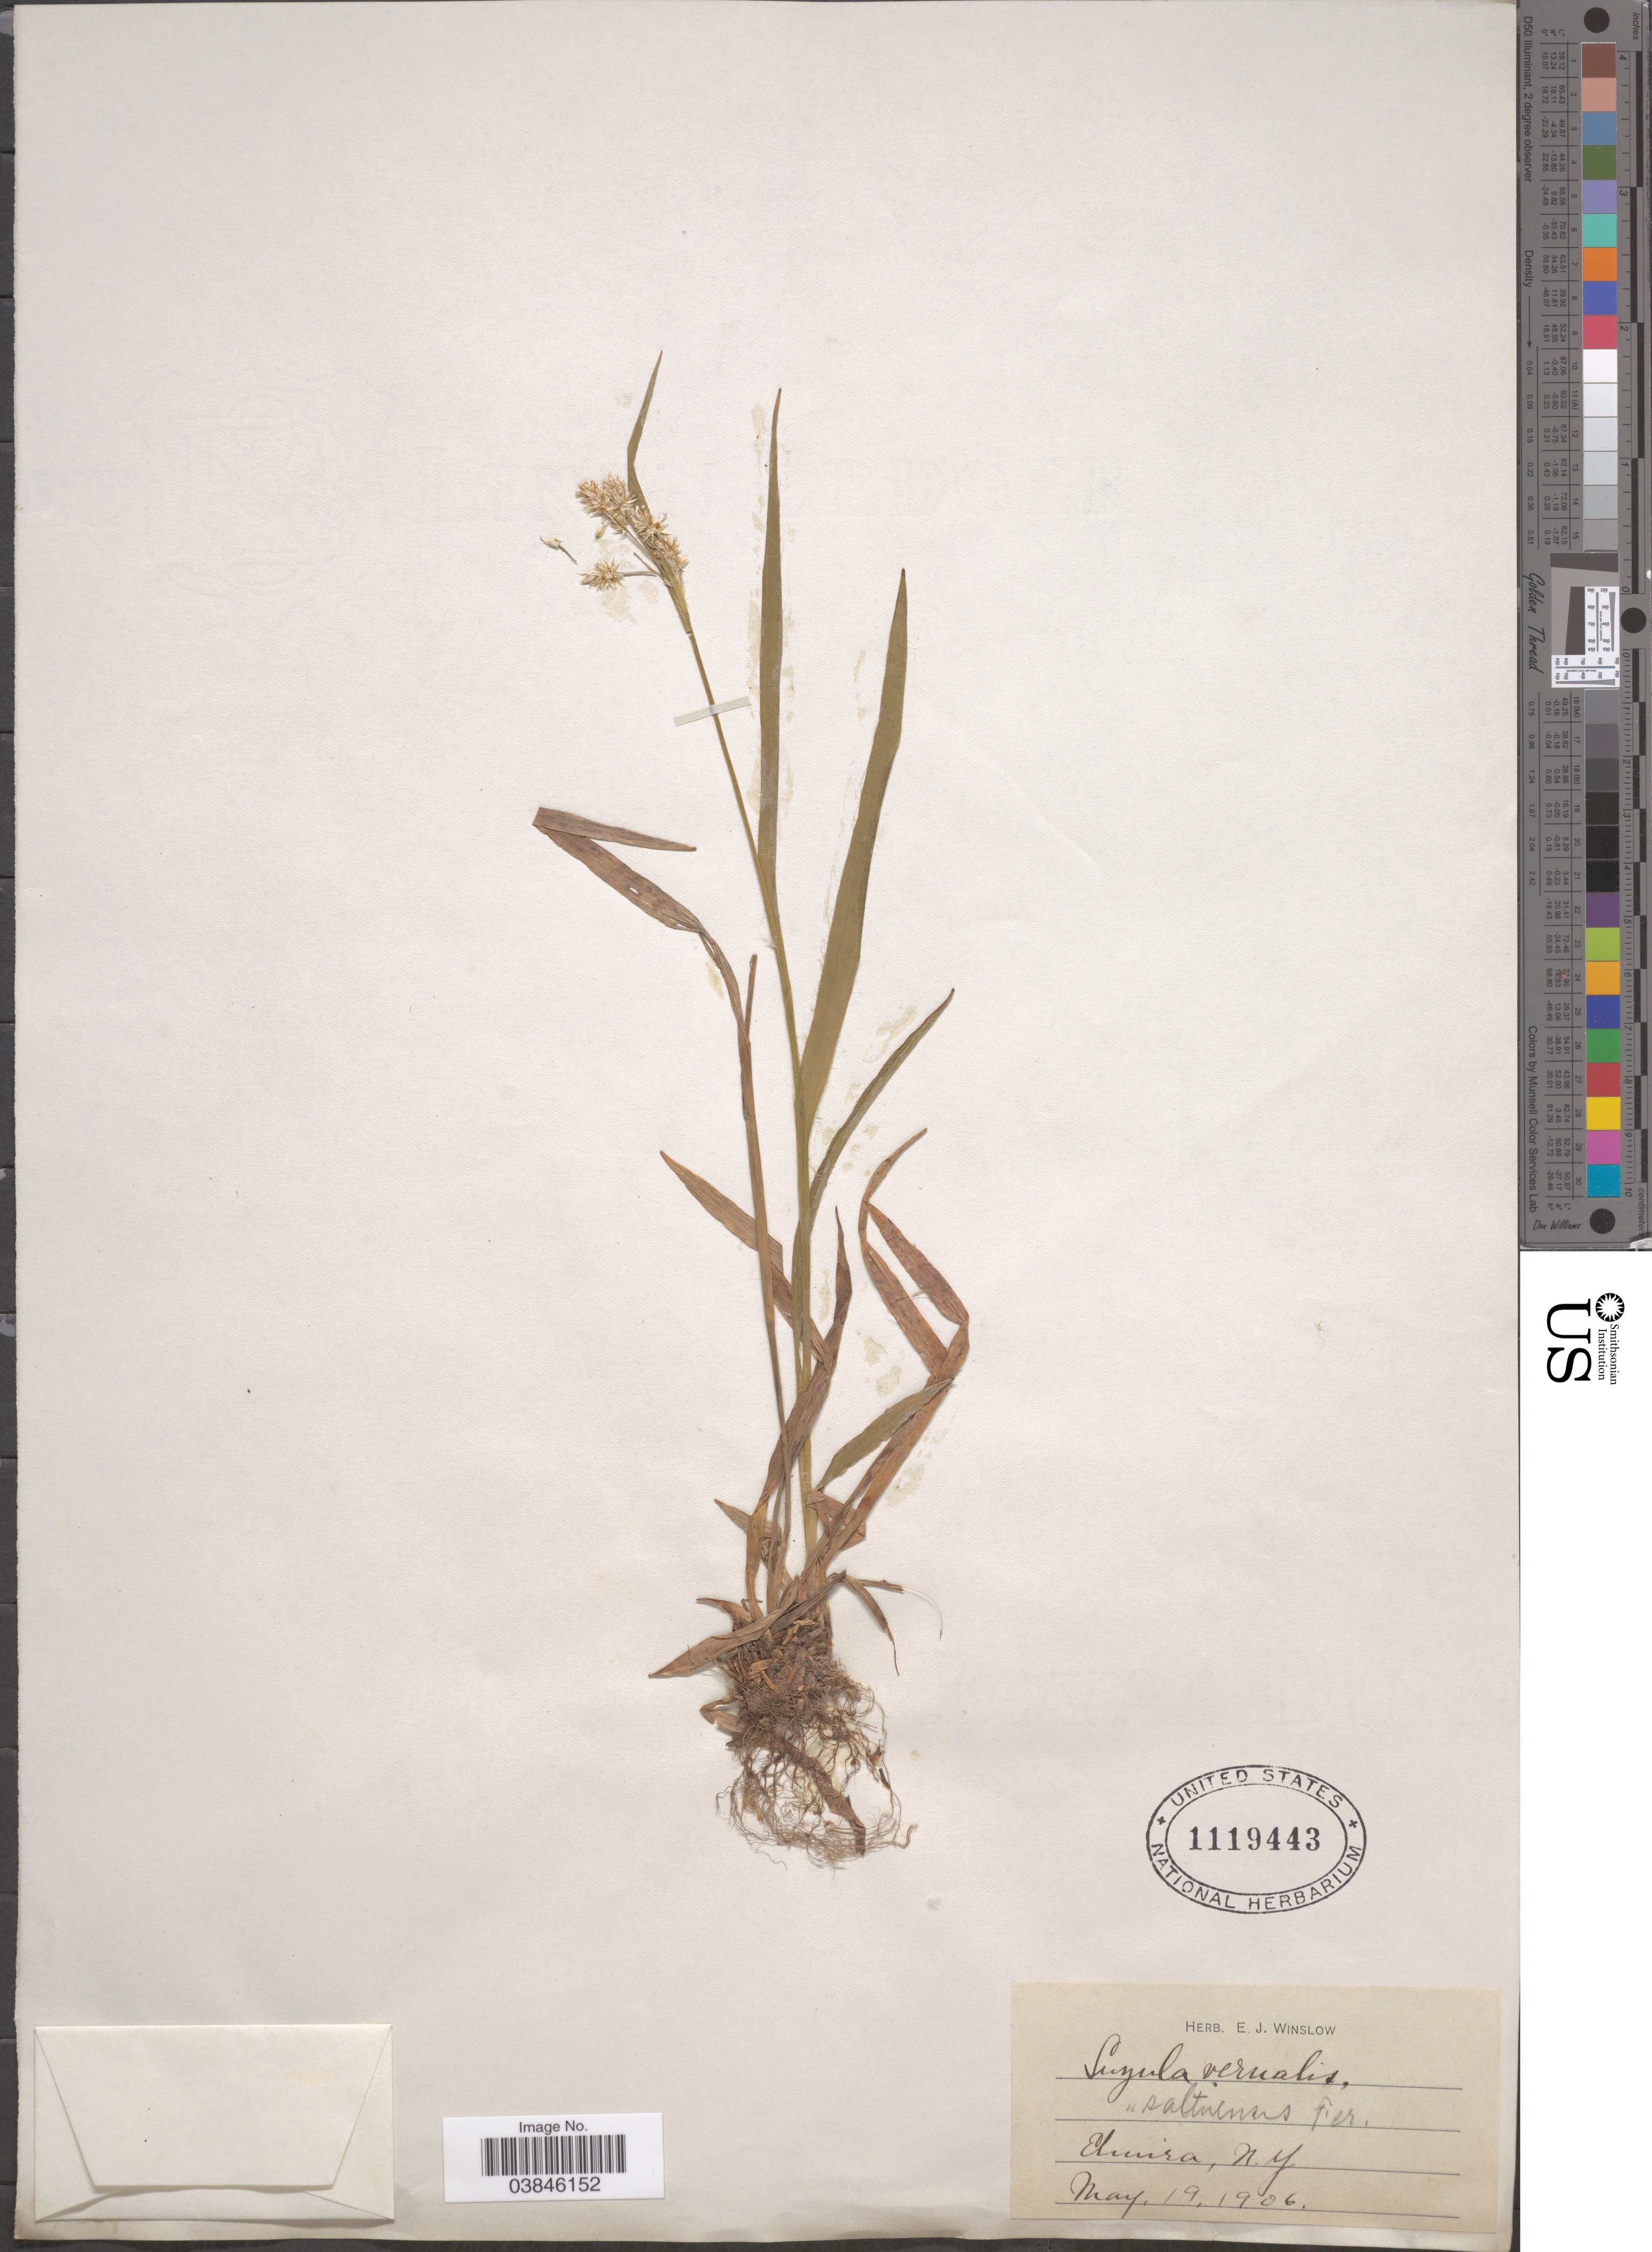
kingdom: Plantae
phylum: Tracheophyta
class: Liliopsida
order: Poales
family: Juncaceae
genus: Luzula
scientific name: Luzula multiflora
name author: (Ehrh.) Lej.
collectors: ex herb. E. J. Winslow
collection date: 1906-05-19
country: United States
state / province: New York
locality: Elmira.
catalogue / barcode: US 1119443